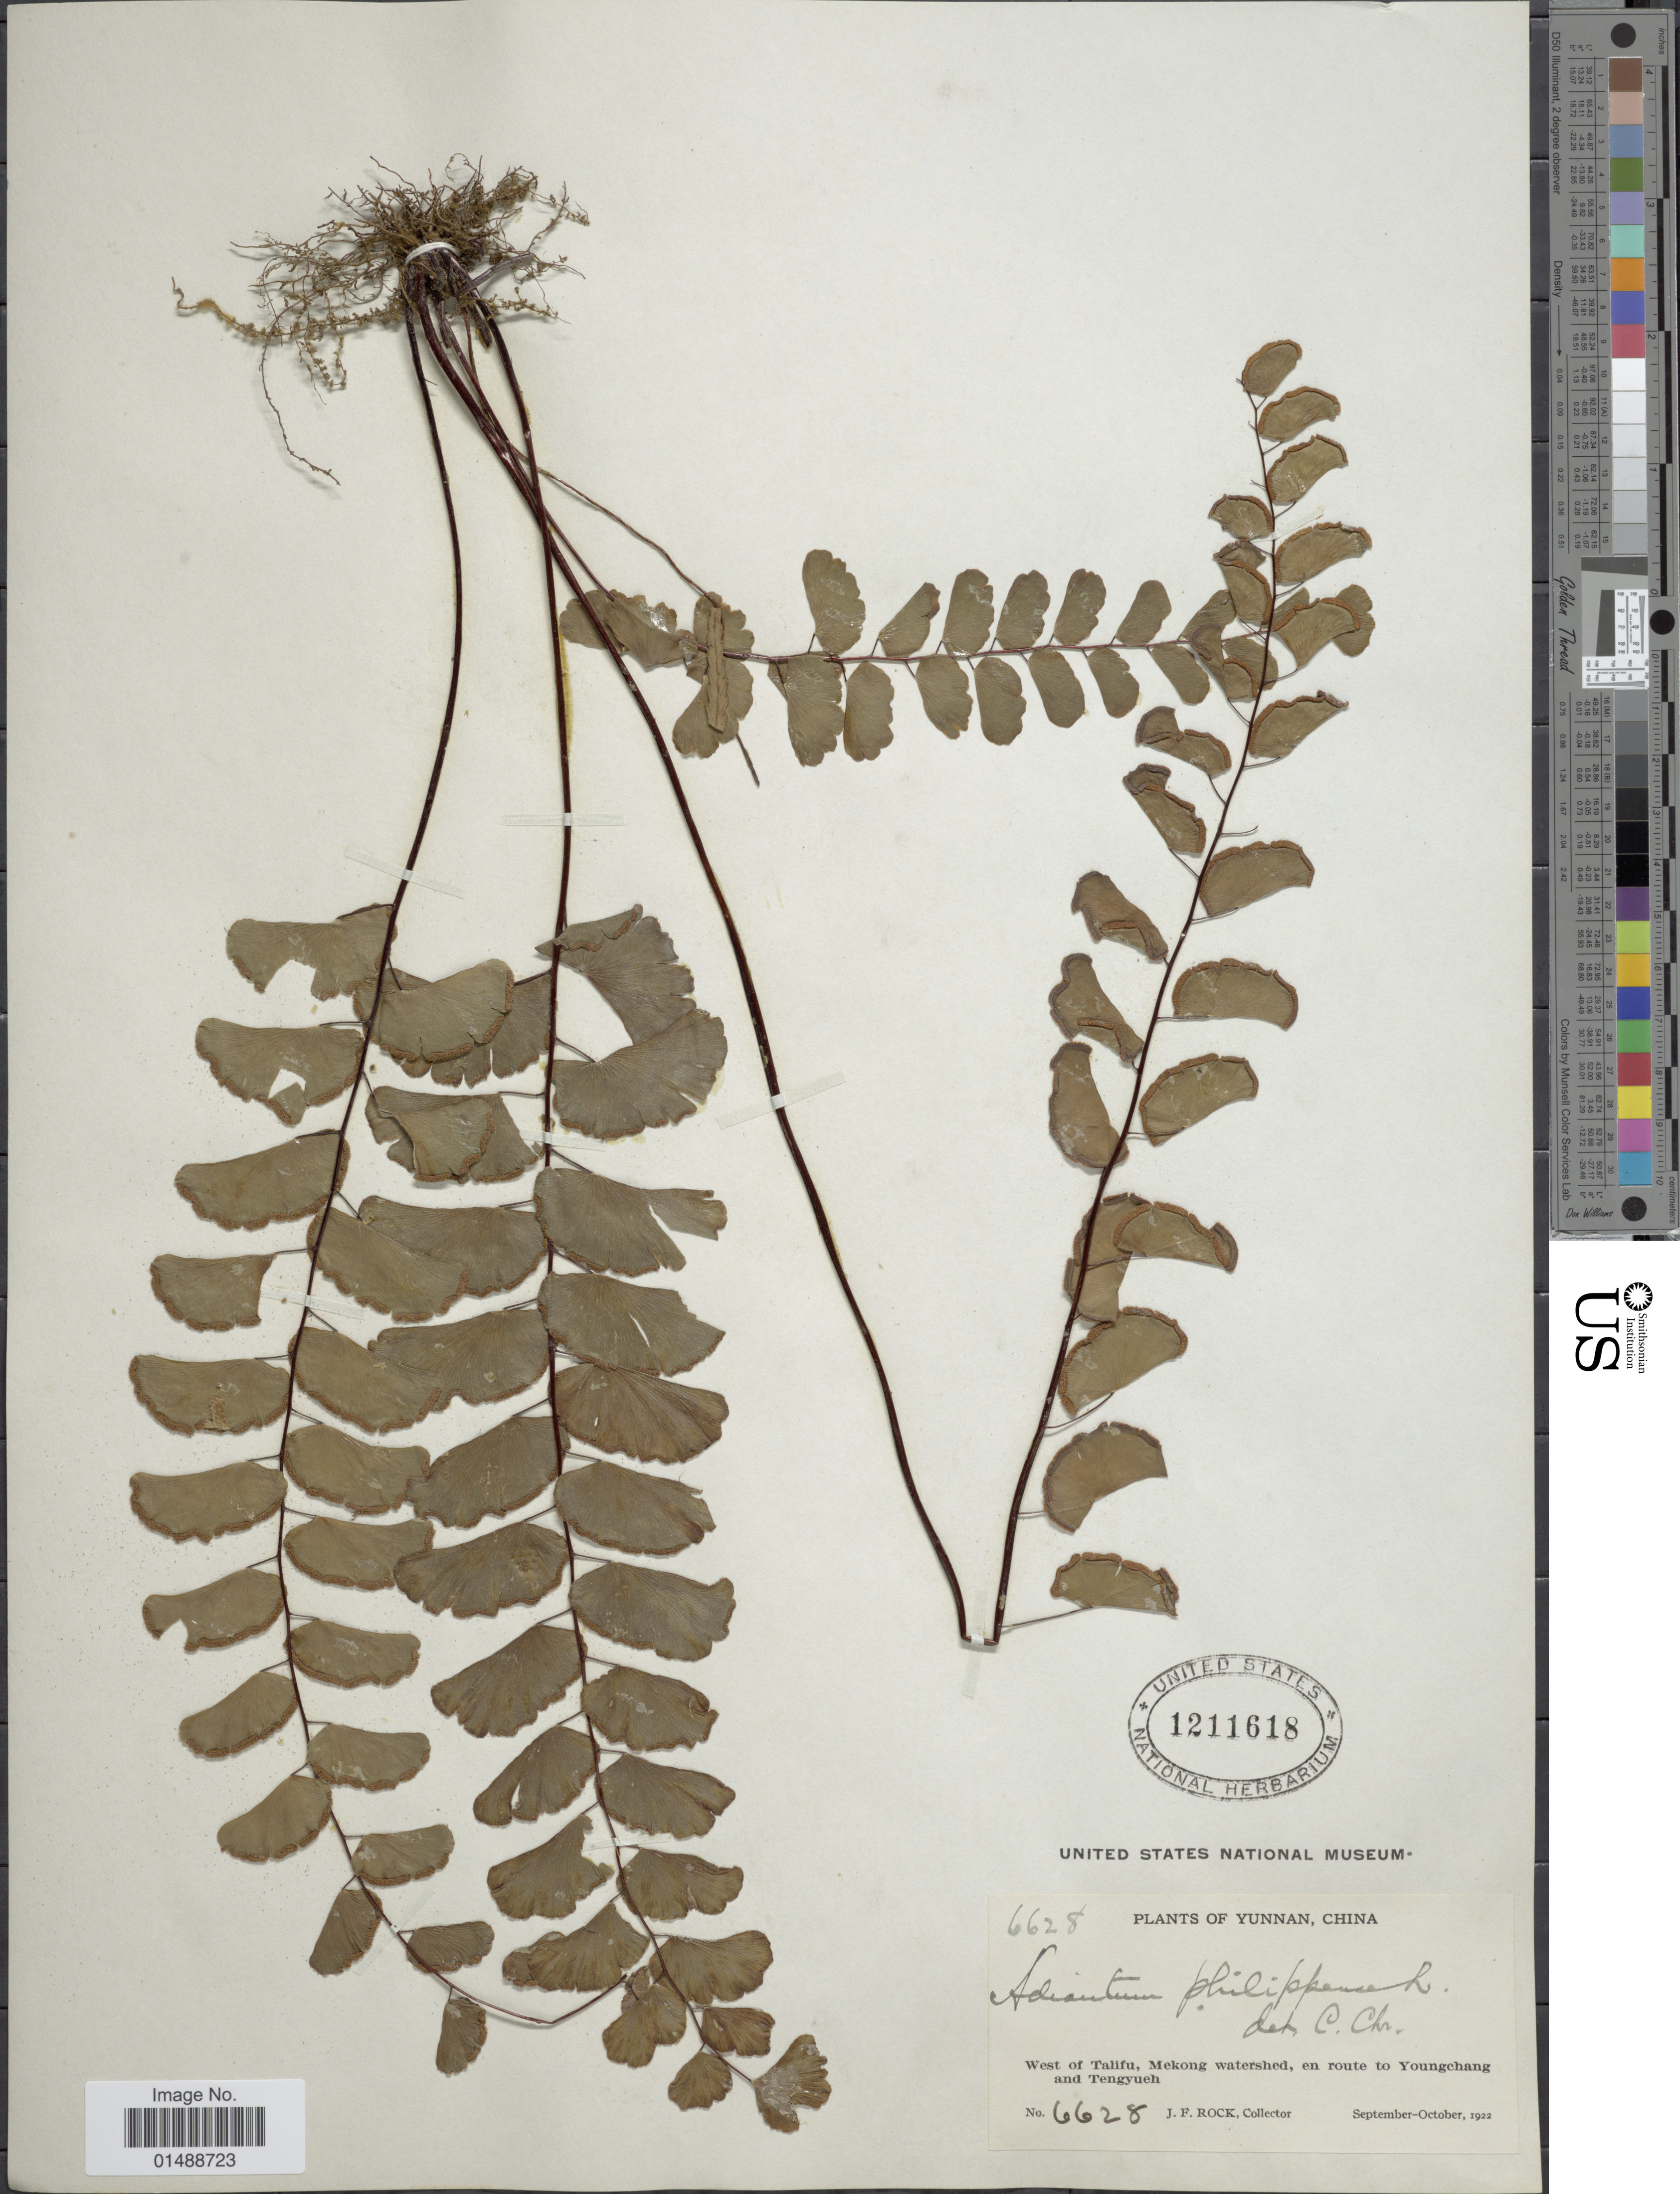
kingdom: Plantae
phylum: Tracheophyta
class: Polypodiopsida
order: Polypodiales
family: Pteridaceae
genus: Adiantum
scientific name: Adiantum philippense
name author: L.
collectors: J. Rock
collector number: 6628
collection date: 1922-09/1922-10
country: China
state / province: Yunnan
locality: Yunnan, West of Talifu, Mekong watershed, en route to Youngchang and Tengyueh.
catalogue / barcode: US 1211618